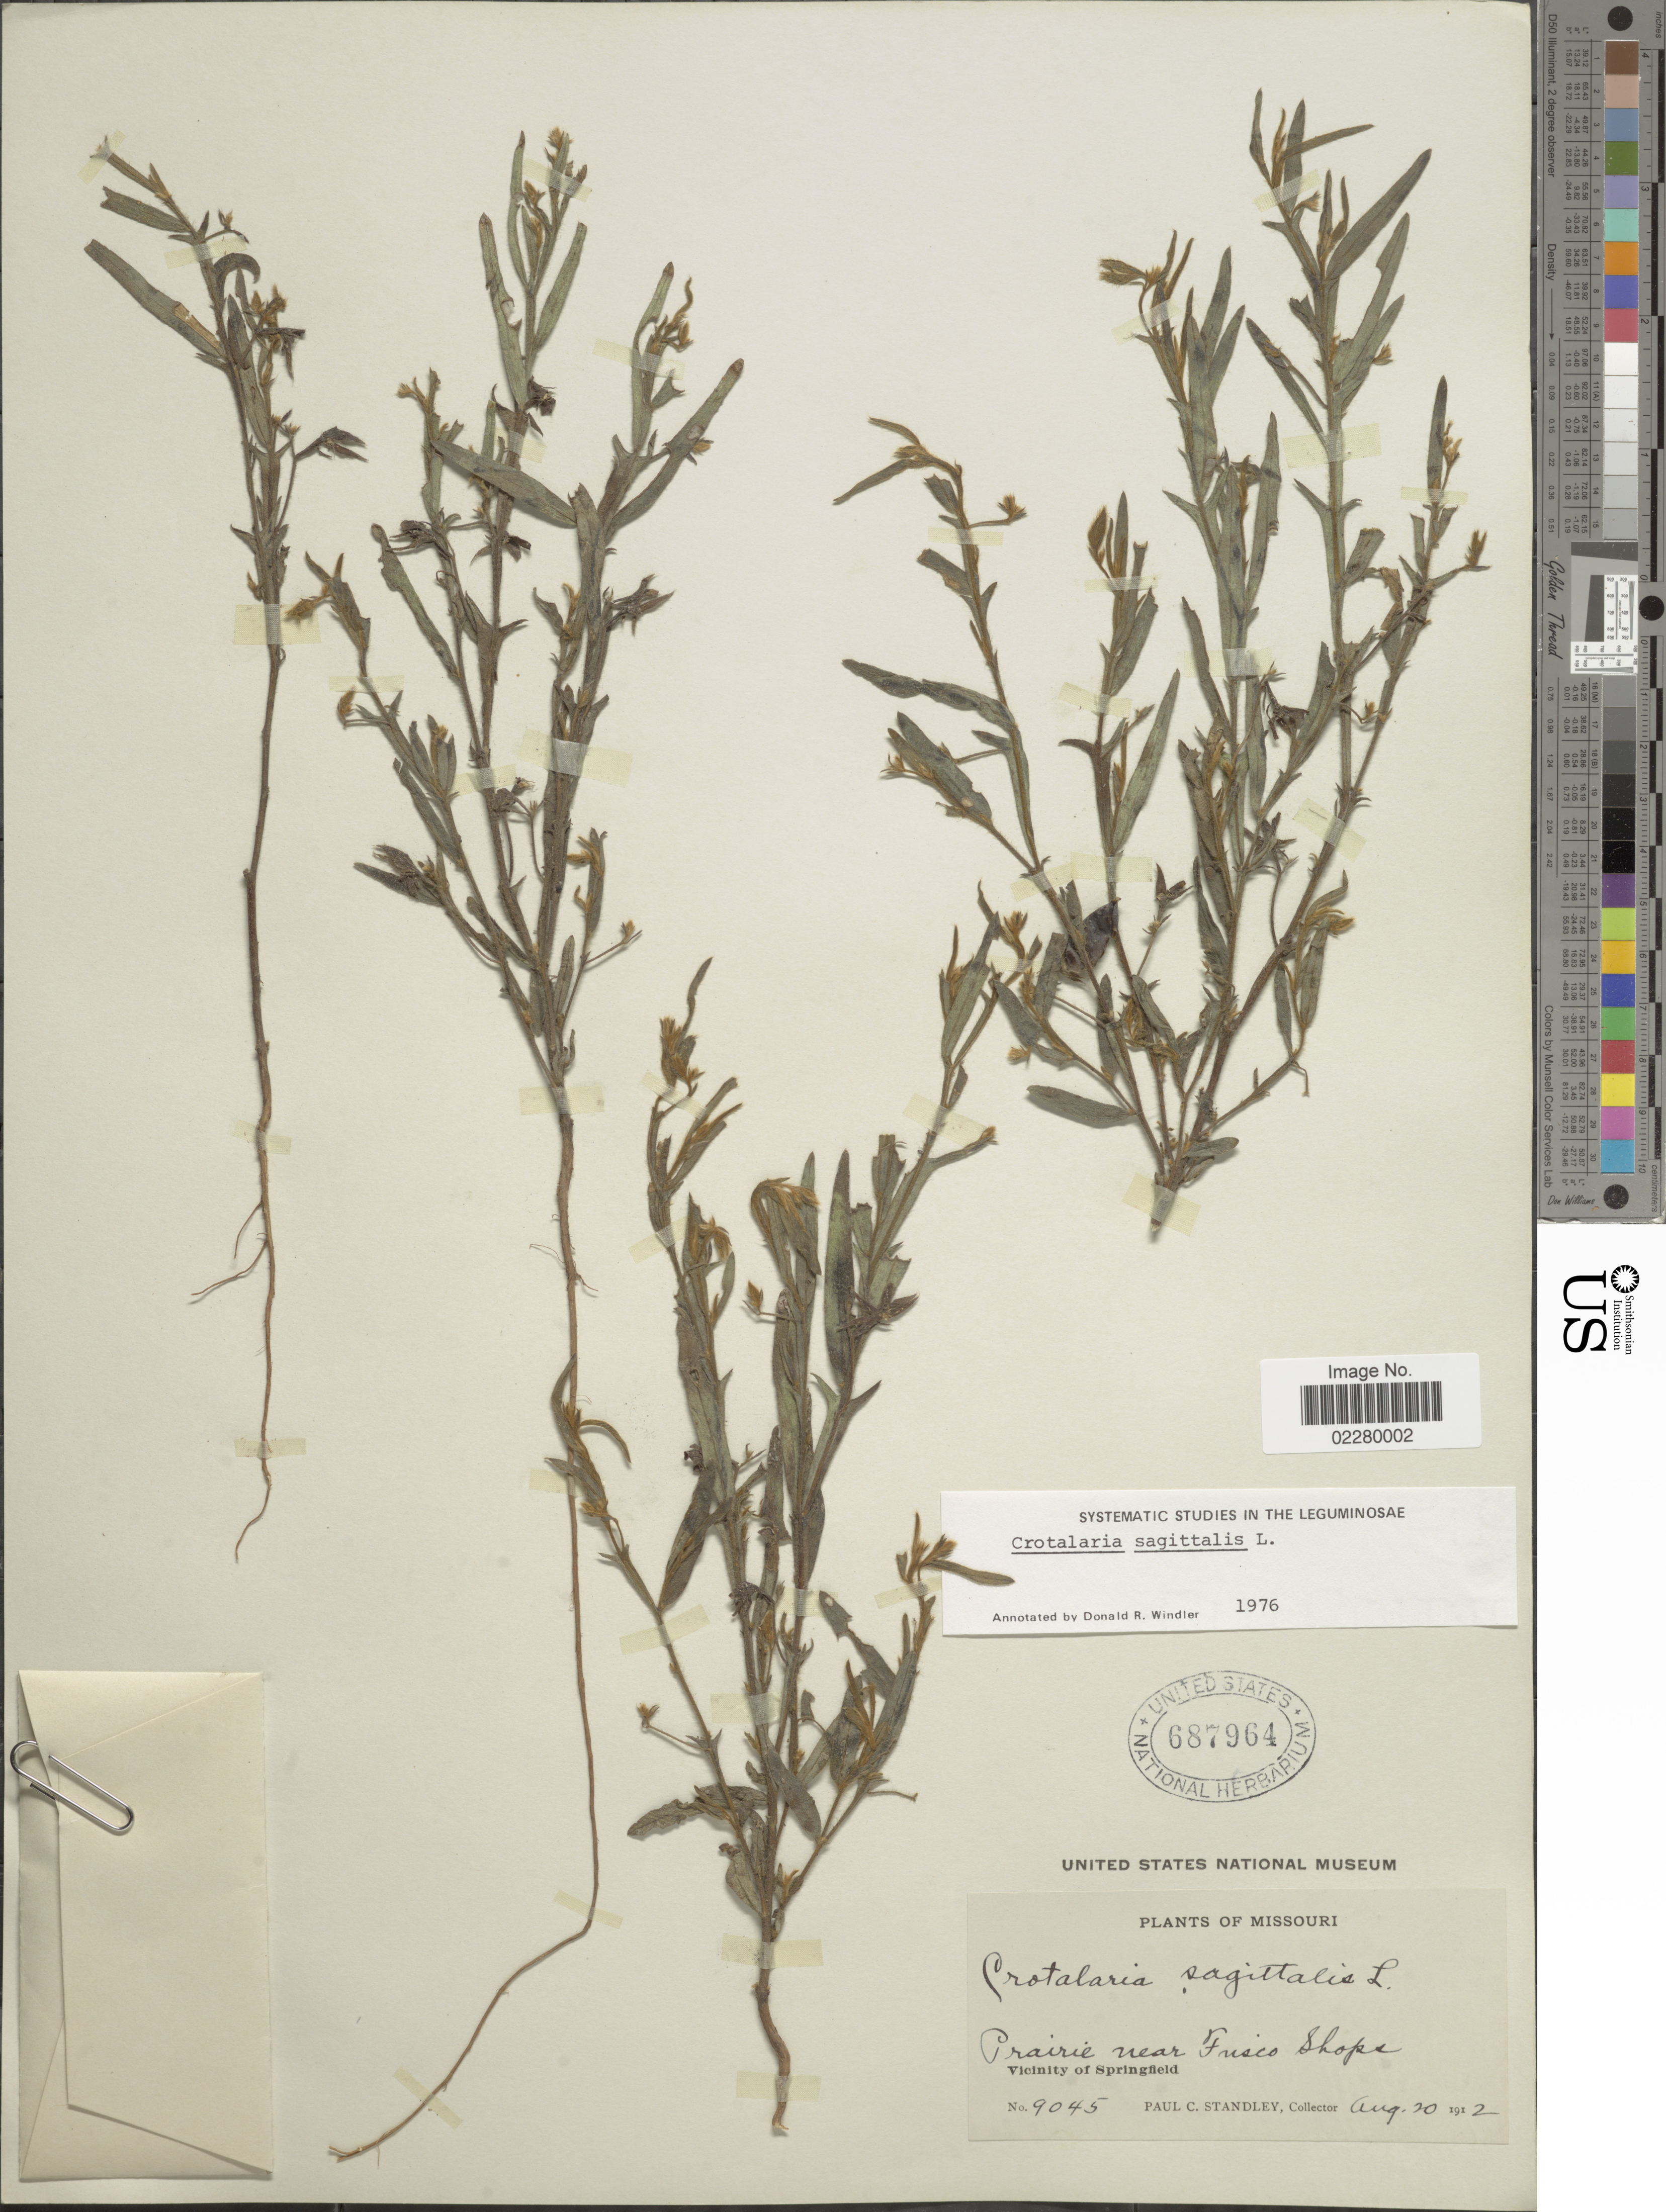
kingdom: Plantae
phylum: Tracheophyta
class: Magnoliopsida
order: Fabales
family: Fabaceae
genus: Crotalaria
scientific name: Crotalaria sagittalis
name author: L.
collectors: P. C. Standley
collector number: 9045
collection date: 1912-08-20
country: United States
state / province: Missouri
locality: Prairie near Frisco Shops. Vicinity of Springfield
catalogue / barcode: US 687964